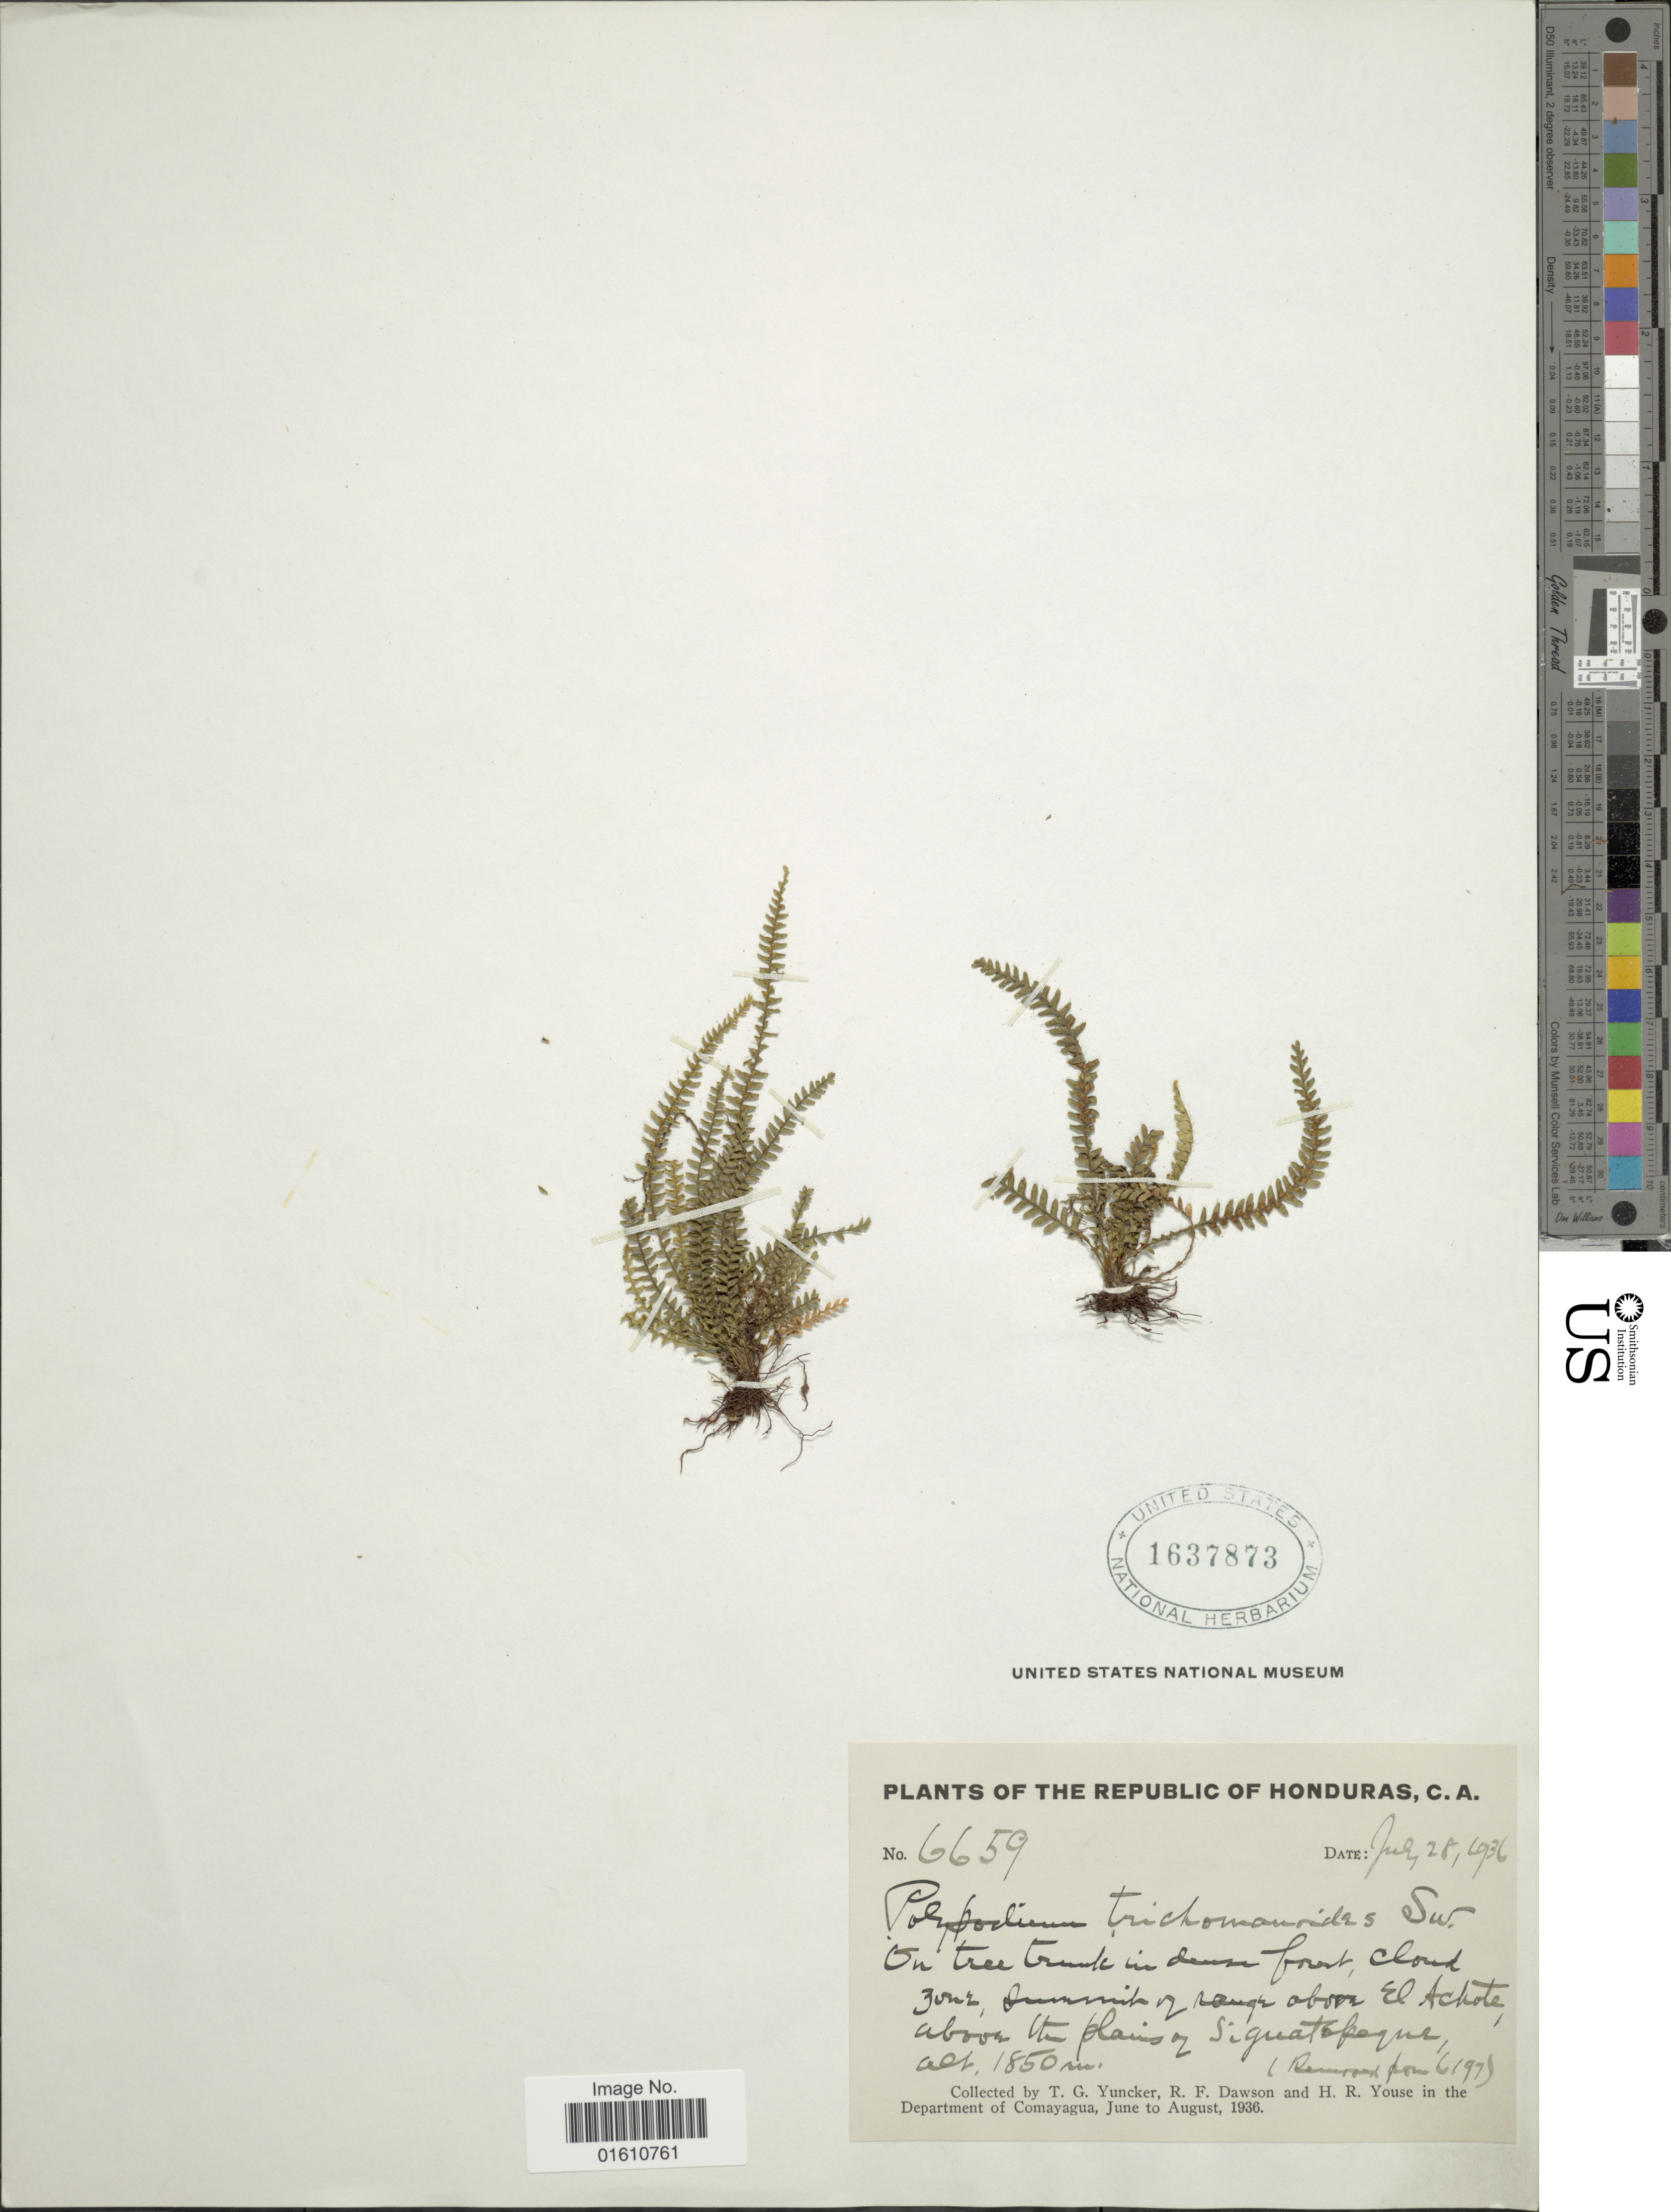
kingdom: Plantae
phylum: Tracheophyta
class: Polypodiopsida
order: Polypodiales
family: Polypodiaceae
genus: Moranopteris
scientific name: Moranopteris trichomanoides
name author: (Sw.) R. Y. Hirai & J. Prado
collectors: T. G. Yuncker, R. F. Dawson & H. Youse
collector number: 6659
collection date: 1936-07-28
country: Honduras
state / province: Comayagua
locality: Summit of range above El Achiote, above It plains or Siguatepeque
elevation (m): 1850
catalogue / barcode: US 1637873